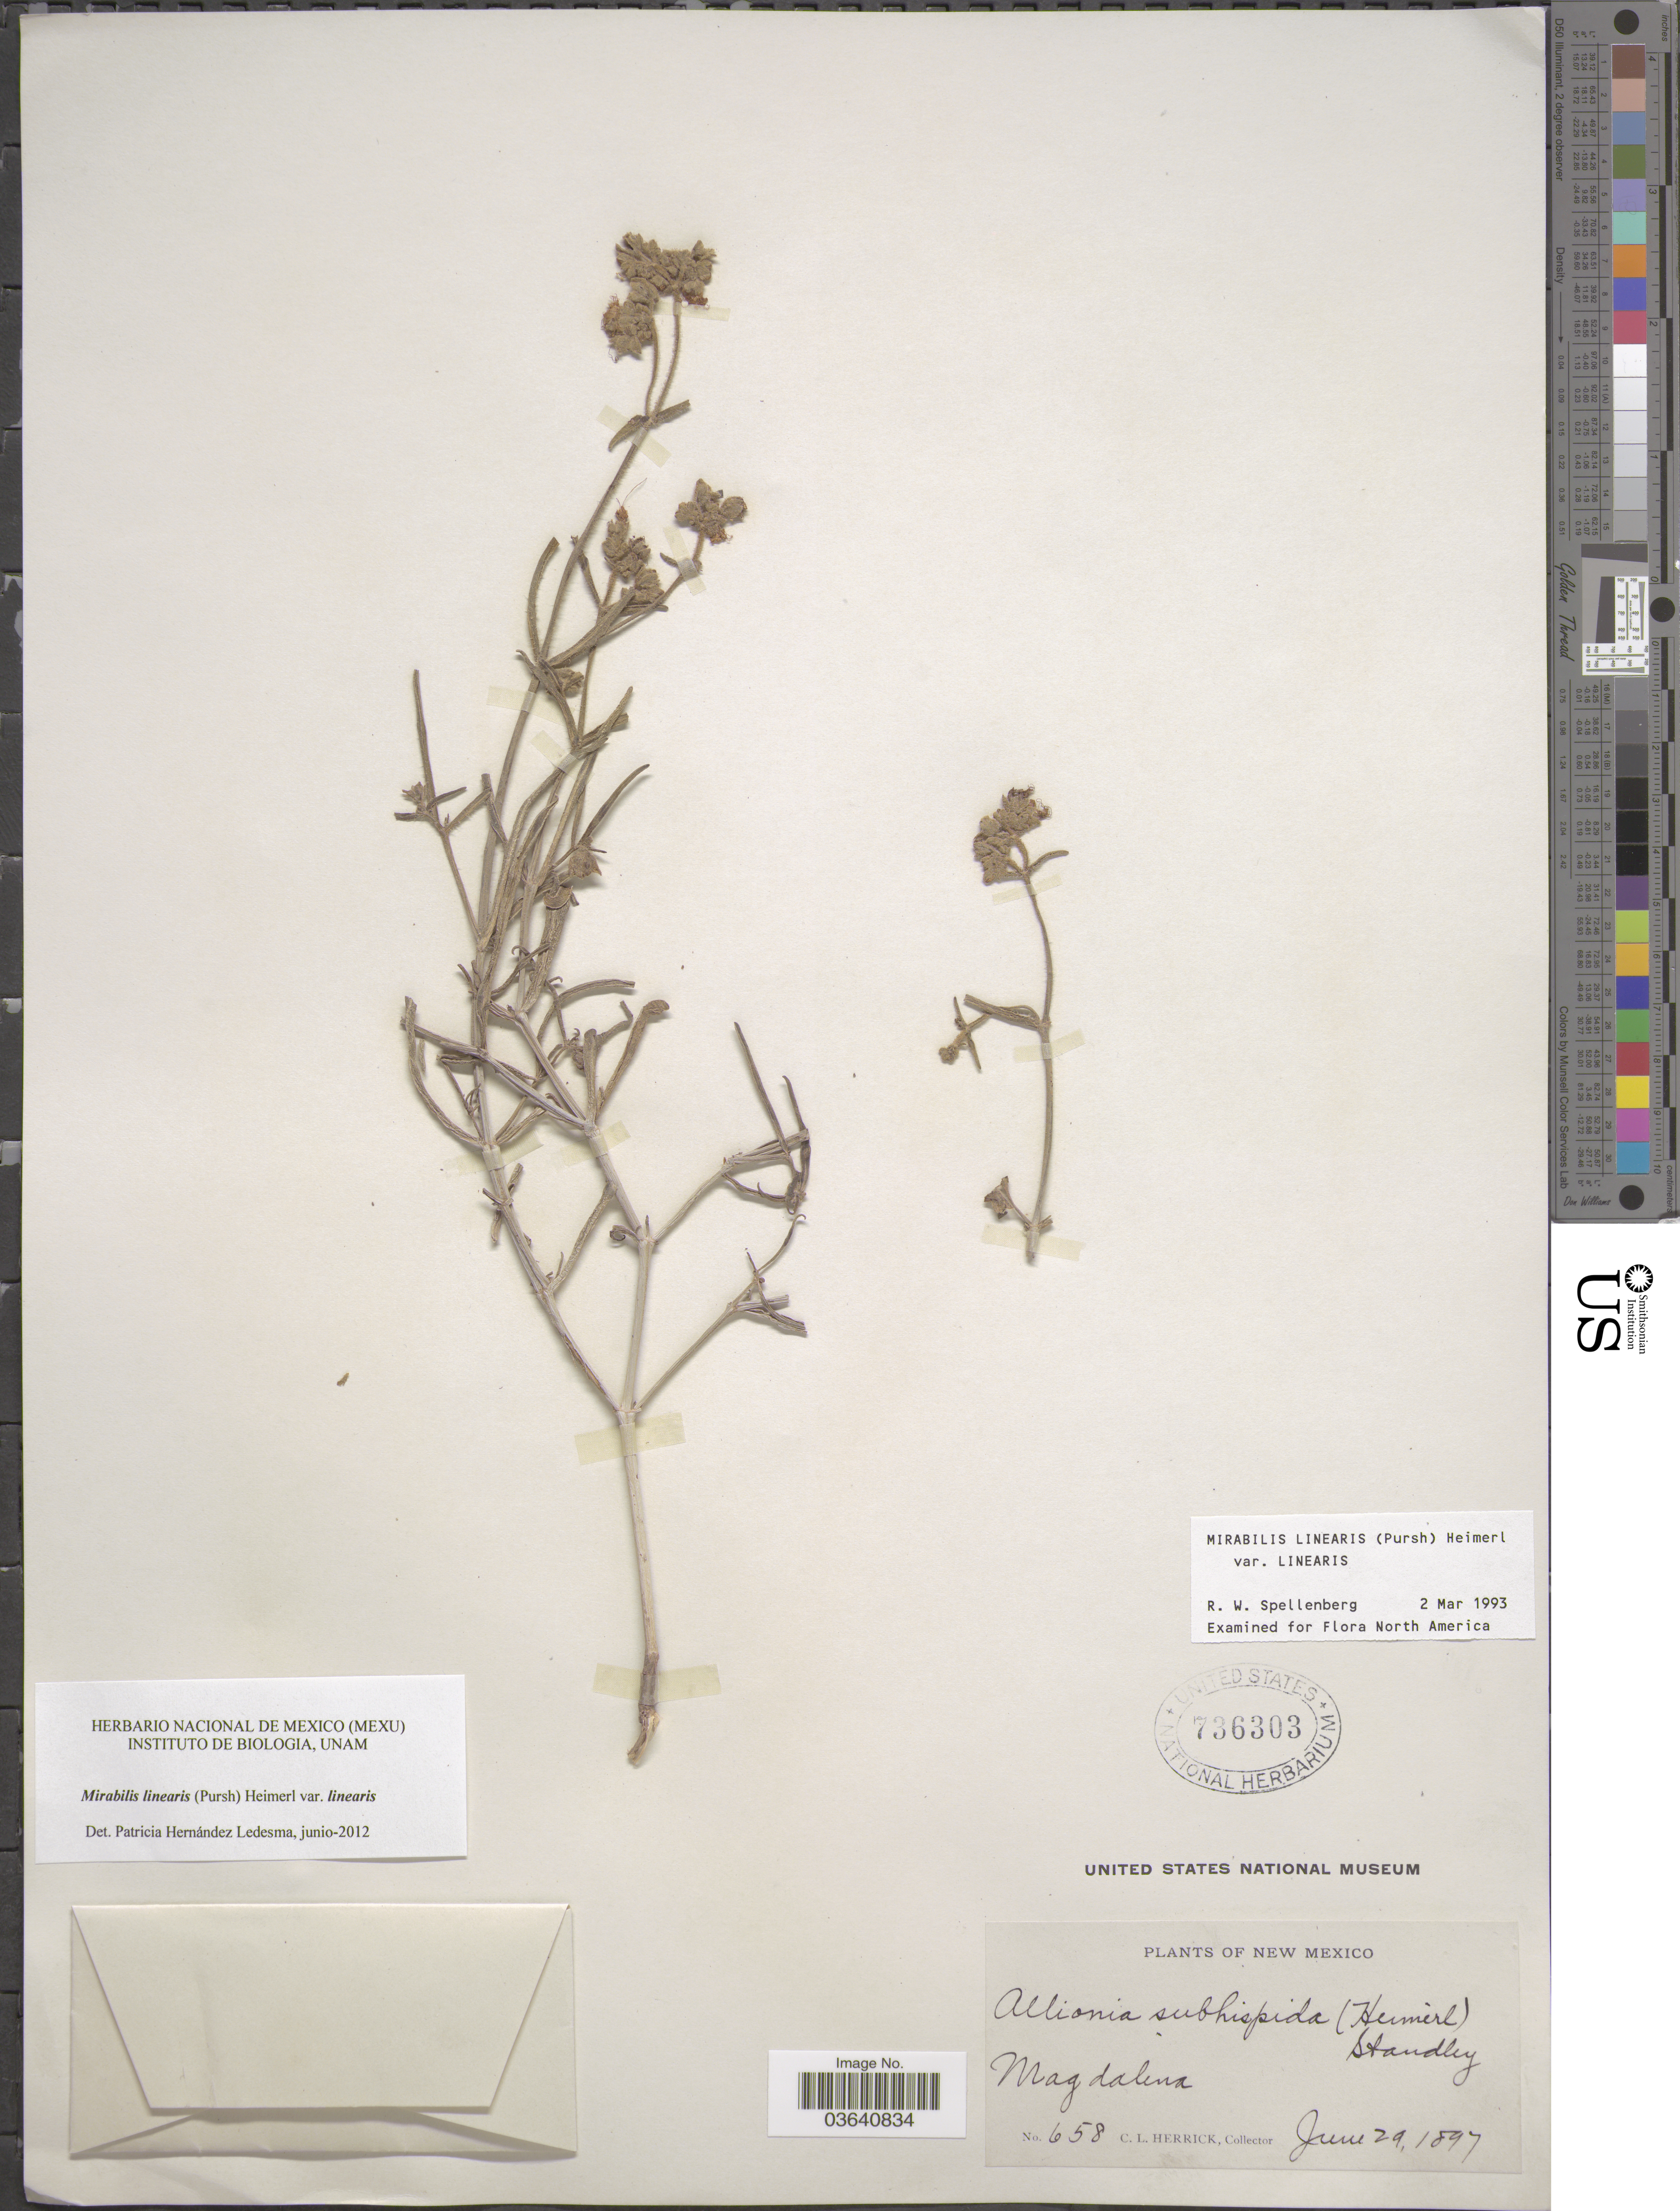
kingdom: Plantae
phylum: Tracheophyta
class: Magnoliopsida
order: Caryophyllales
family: Nyctaginaceae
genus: Mirabilis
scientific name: Mirabilis linearis var. linearis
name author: (Pursh) Heimerl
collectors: C. Herrick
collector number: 658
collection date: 1897-06-29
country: United States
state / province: New Mexico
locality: Magdalena.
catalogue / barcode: US 736303